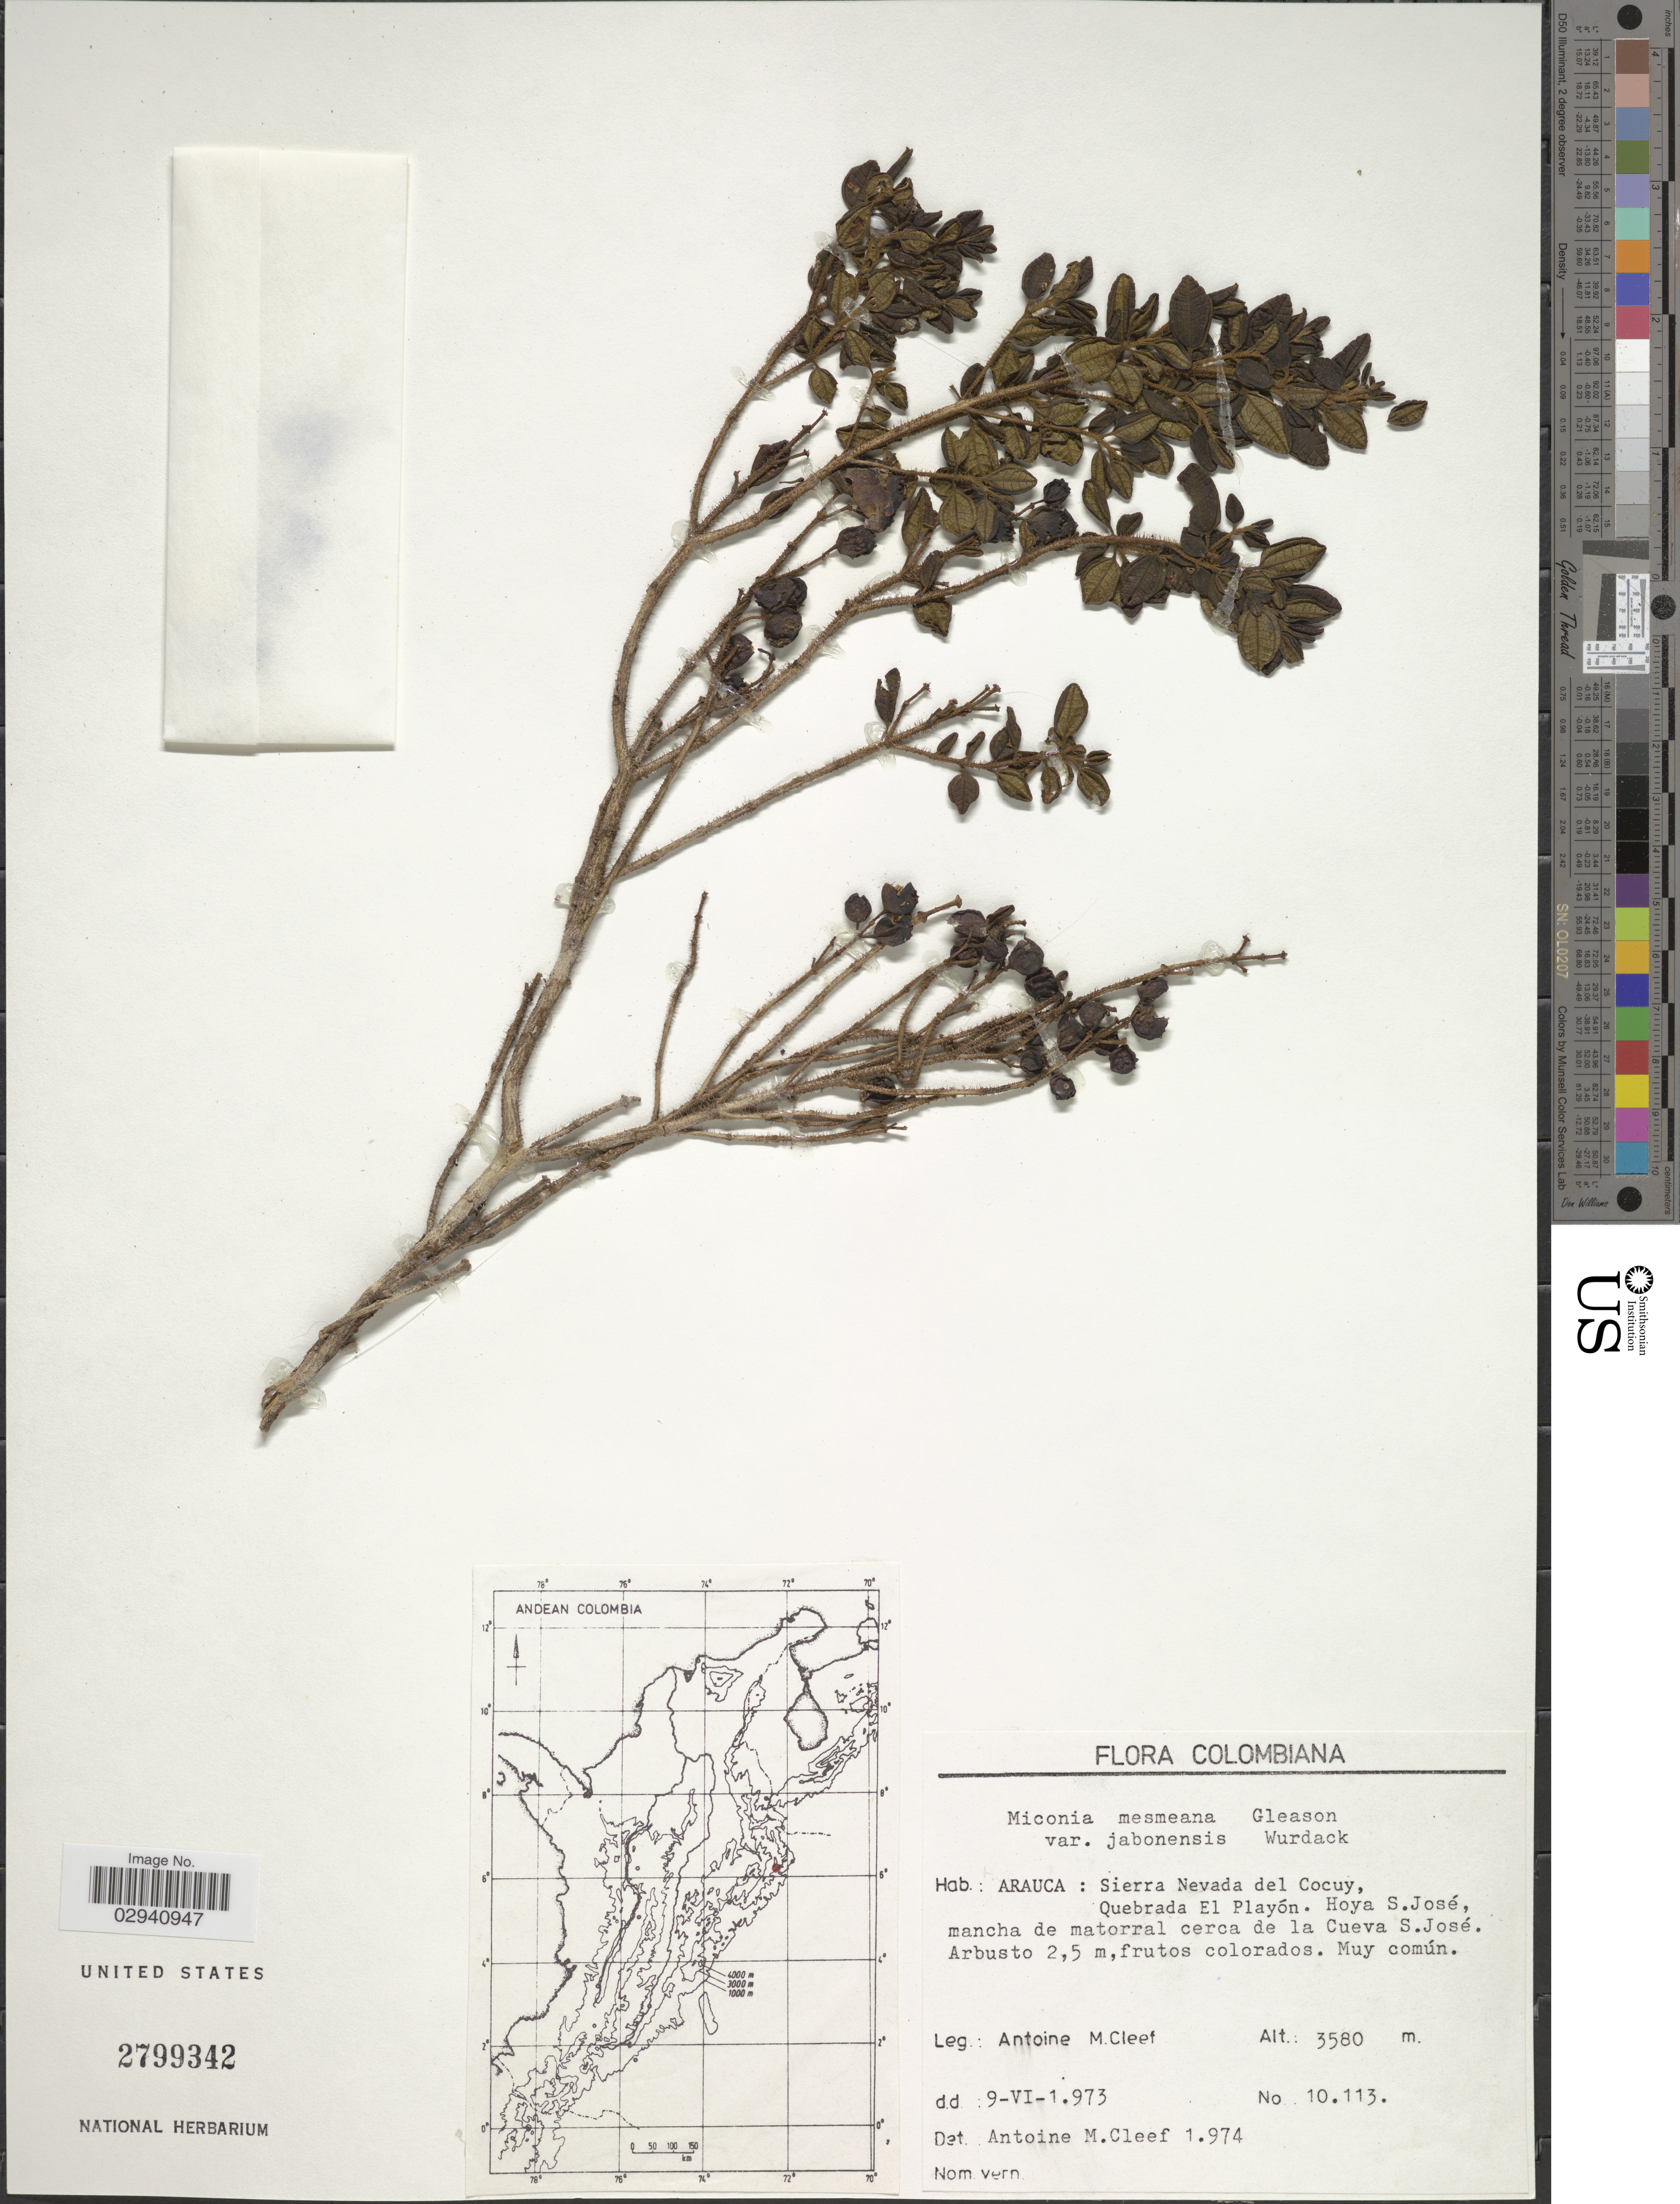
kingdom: Plantae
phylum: Tracheophyta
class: Magnoliopsida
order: Myrtales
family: Melastomataceae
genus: Miconia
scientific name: Miconia mesmeana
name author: Gleason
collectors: A. M. Cleef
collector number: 10113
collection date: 1973-06-09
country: Colombia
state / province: Arauca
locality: Arauca: Sierra Nevada del Cocuy, Quebrada El Playón. Hoya S. José, mancha de matorral cerca de la Cueva S. José.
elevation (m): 3580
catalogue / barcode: US 2799342